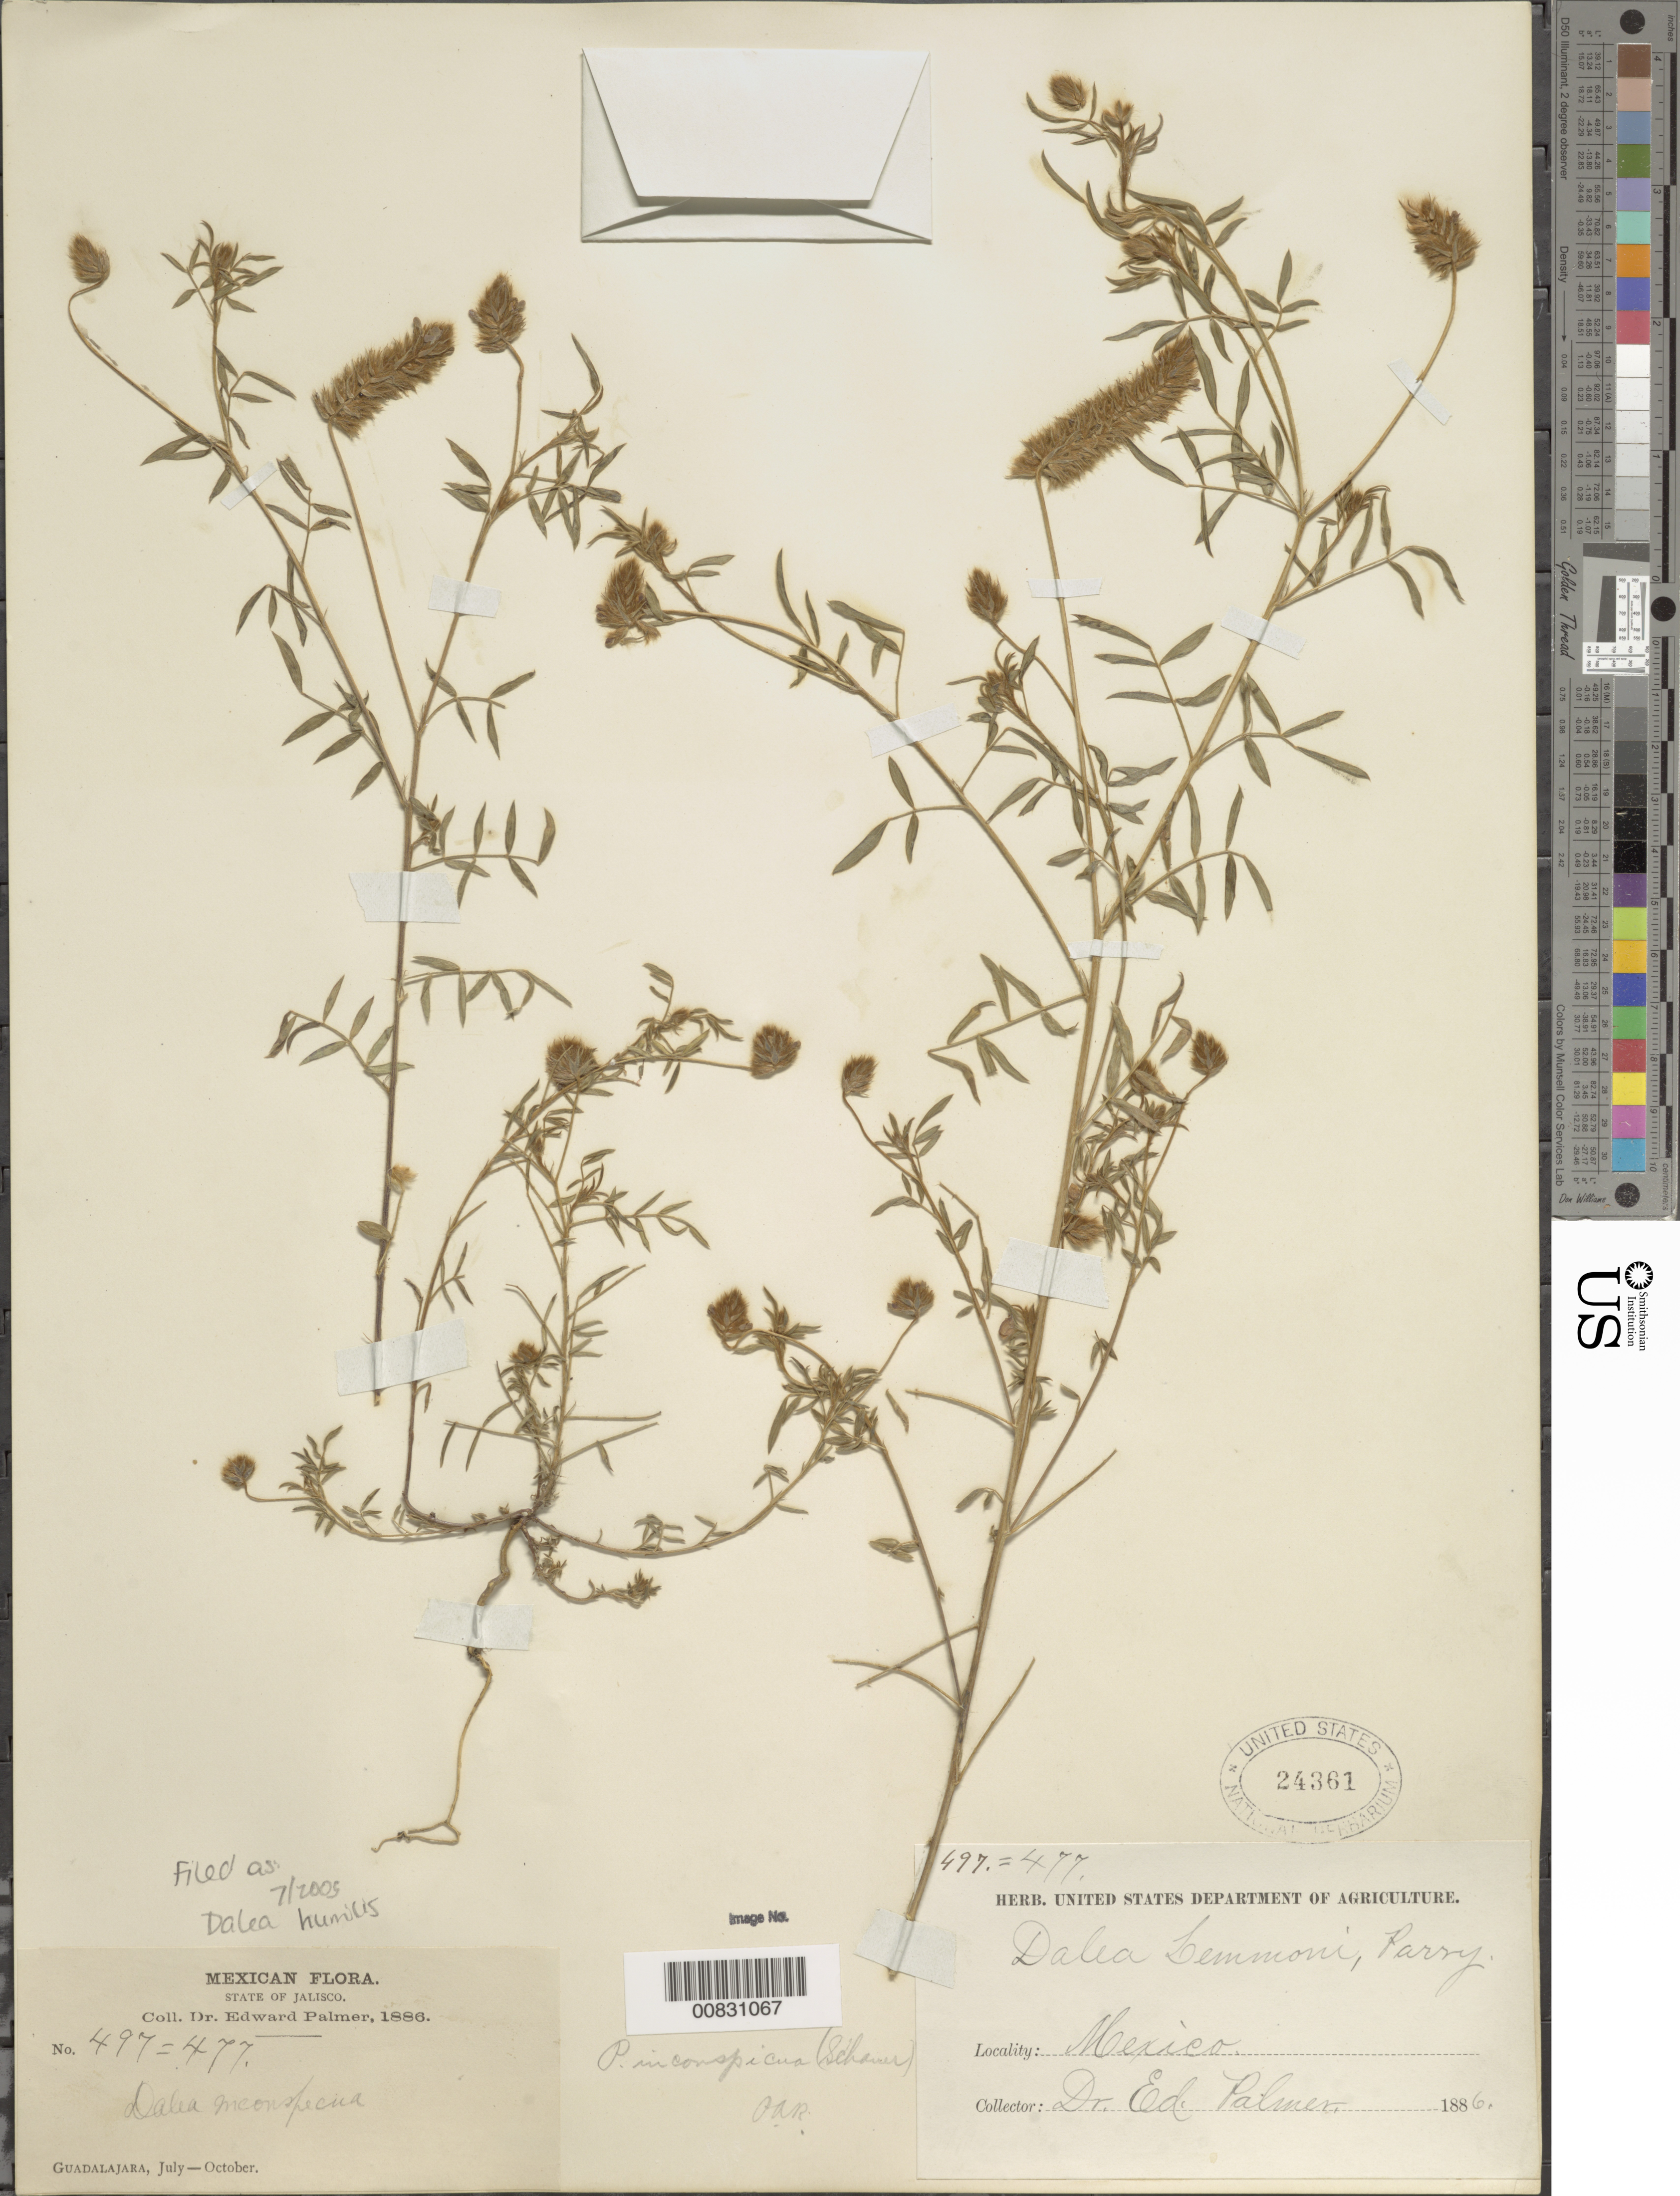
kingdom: Plantae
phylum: Tracheophyta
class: Magnoliopsida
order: Fabales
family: Fabaceae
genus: Dalea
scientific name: Dalea humilis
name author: G. Don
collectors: E. Palmer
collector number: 497=477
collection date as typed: Jul 1886 to -- Oct 1886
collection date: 1886-07/1886-10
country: Mexico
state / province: Jalisco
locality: Guadalajara, Jalisco.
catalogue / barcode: US 24361